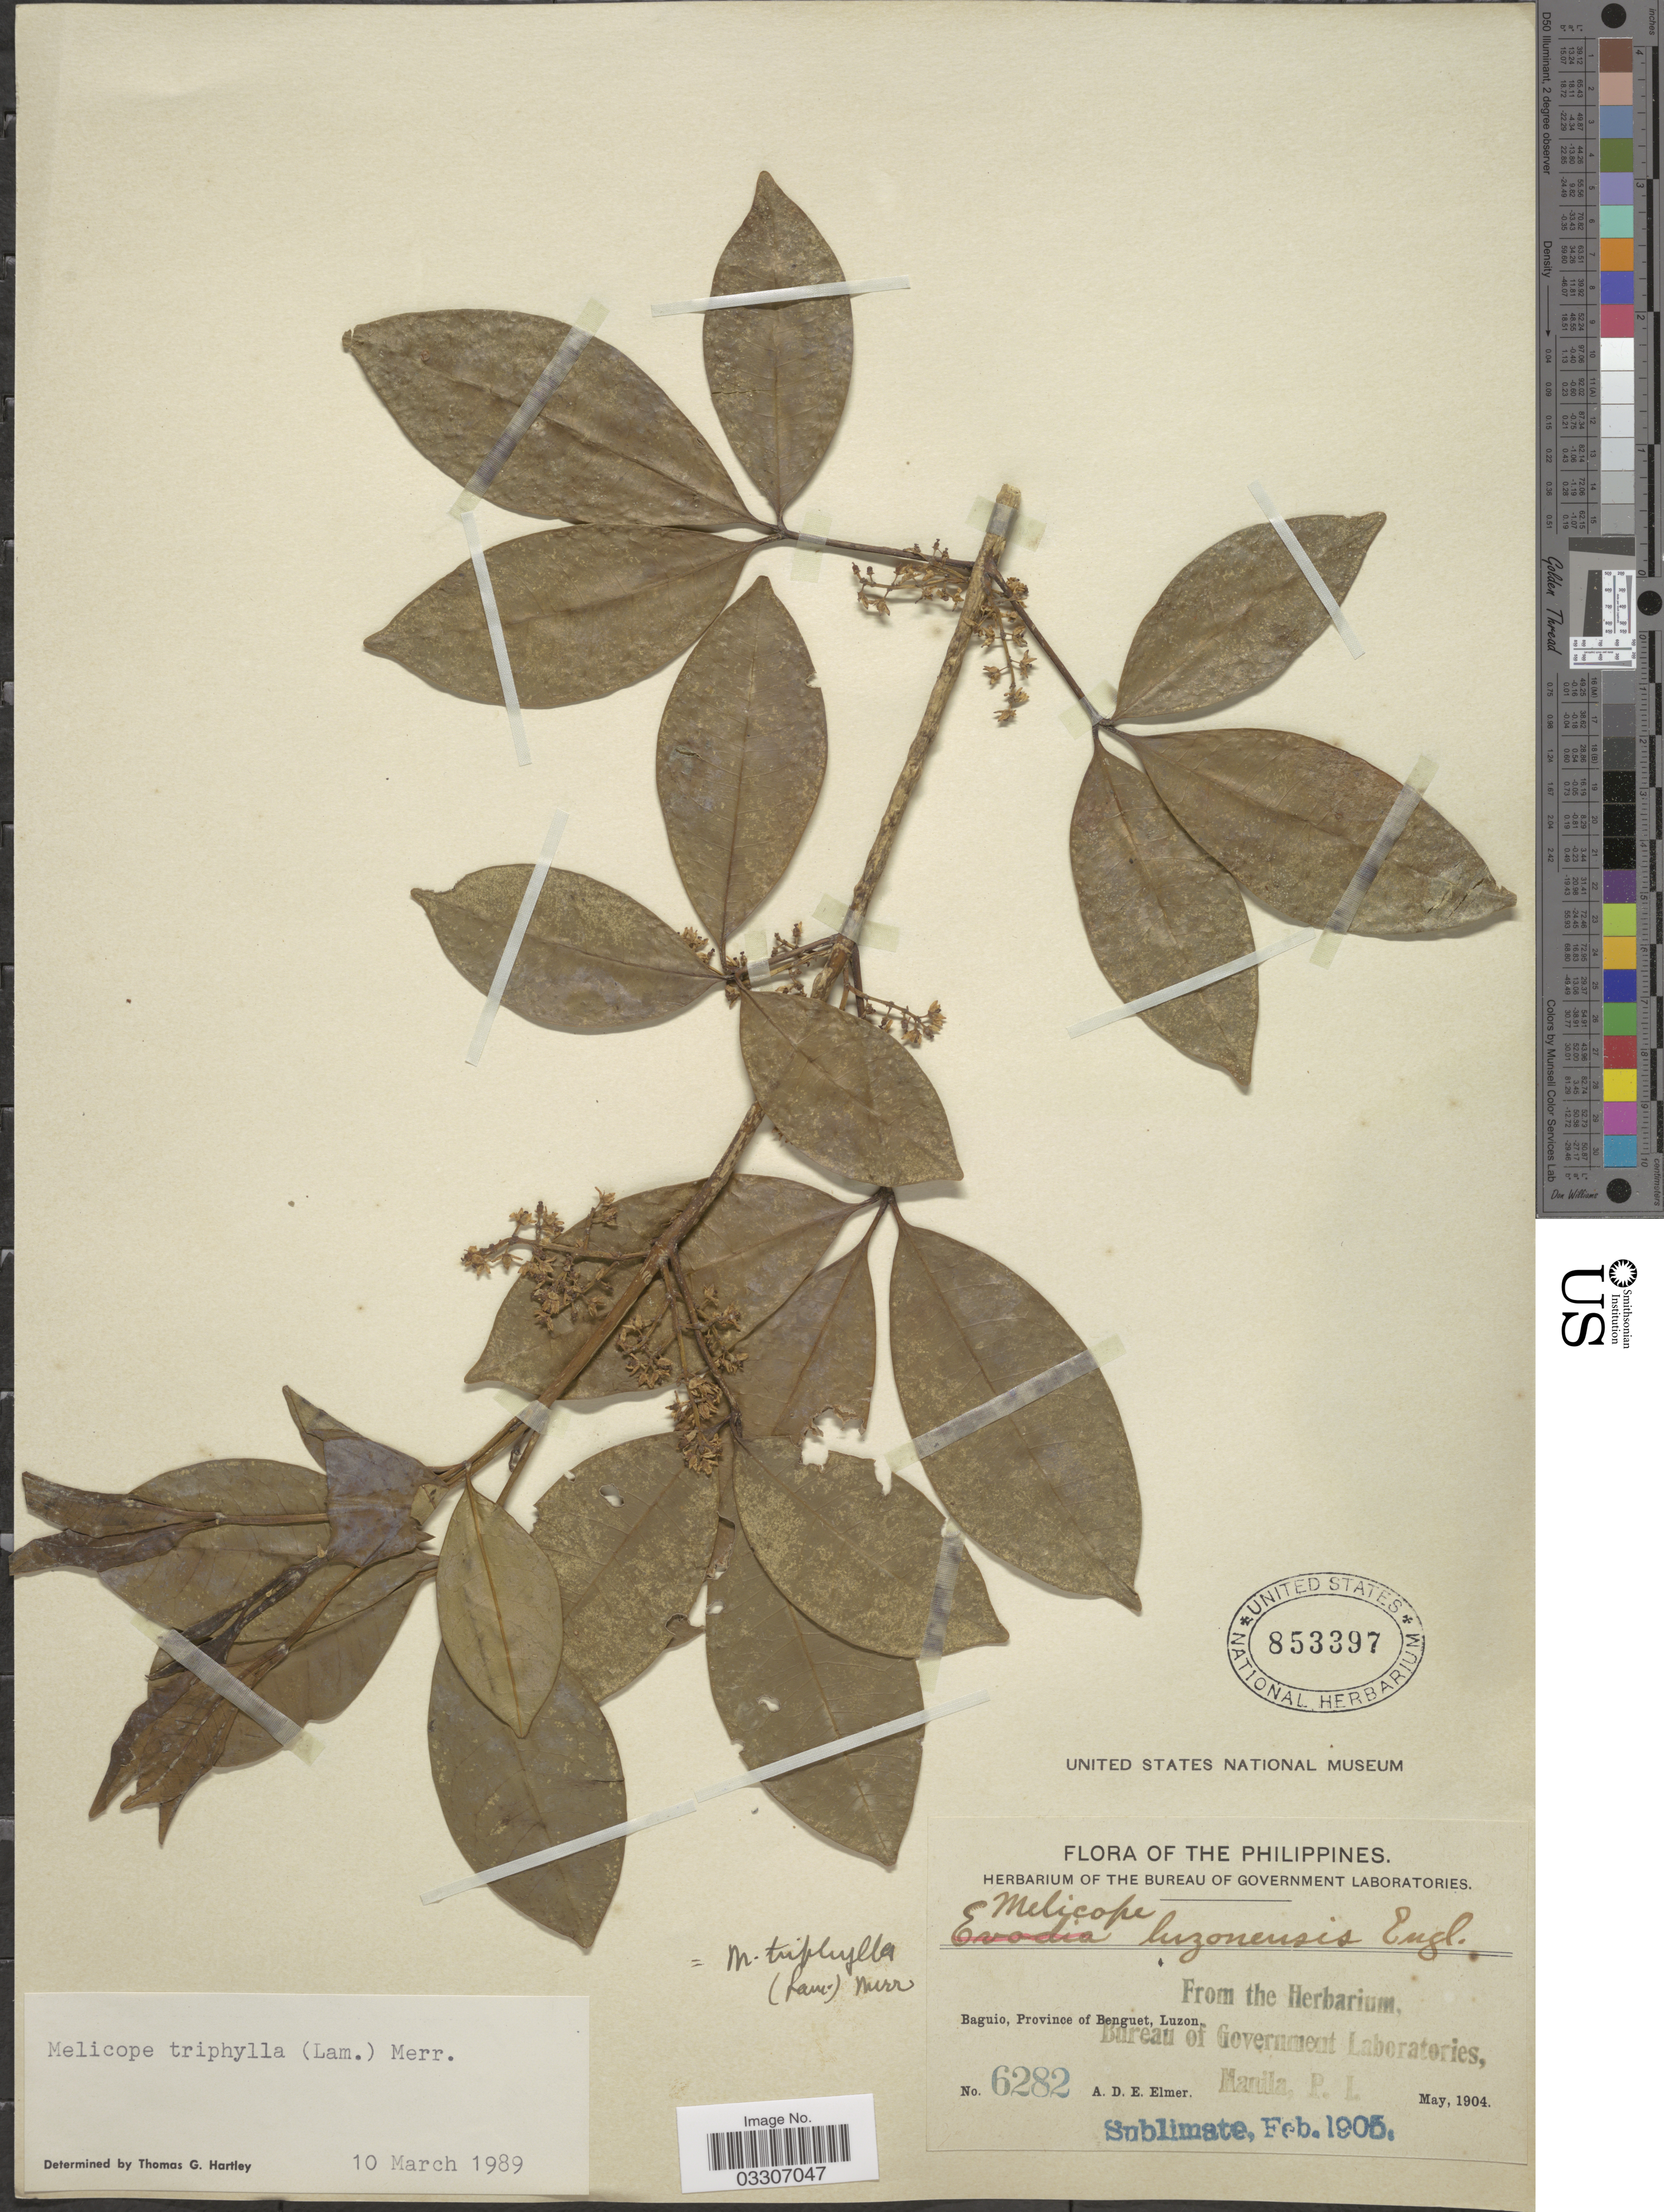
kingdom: Plantae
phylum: Tracheophyta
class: Magnoliopsida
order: Sapindales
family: Rutaceae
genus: Melicope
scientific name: Melicope triphylla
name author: (Lam.) Merr.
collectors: A. D. E. Elmer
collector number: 6282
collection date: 1904-05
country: Philippines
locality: Baguio, Province of Benguet, Luzon.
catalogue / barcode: US 853397